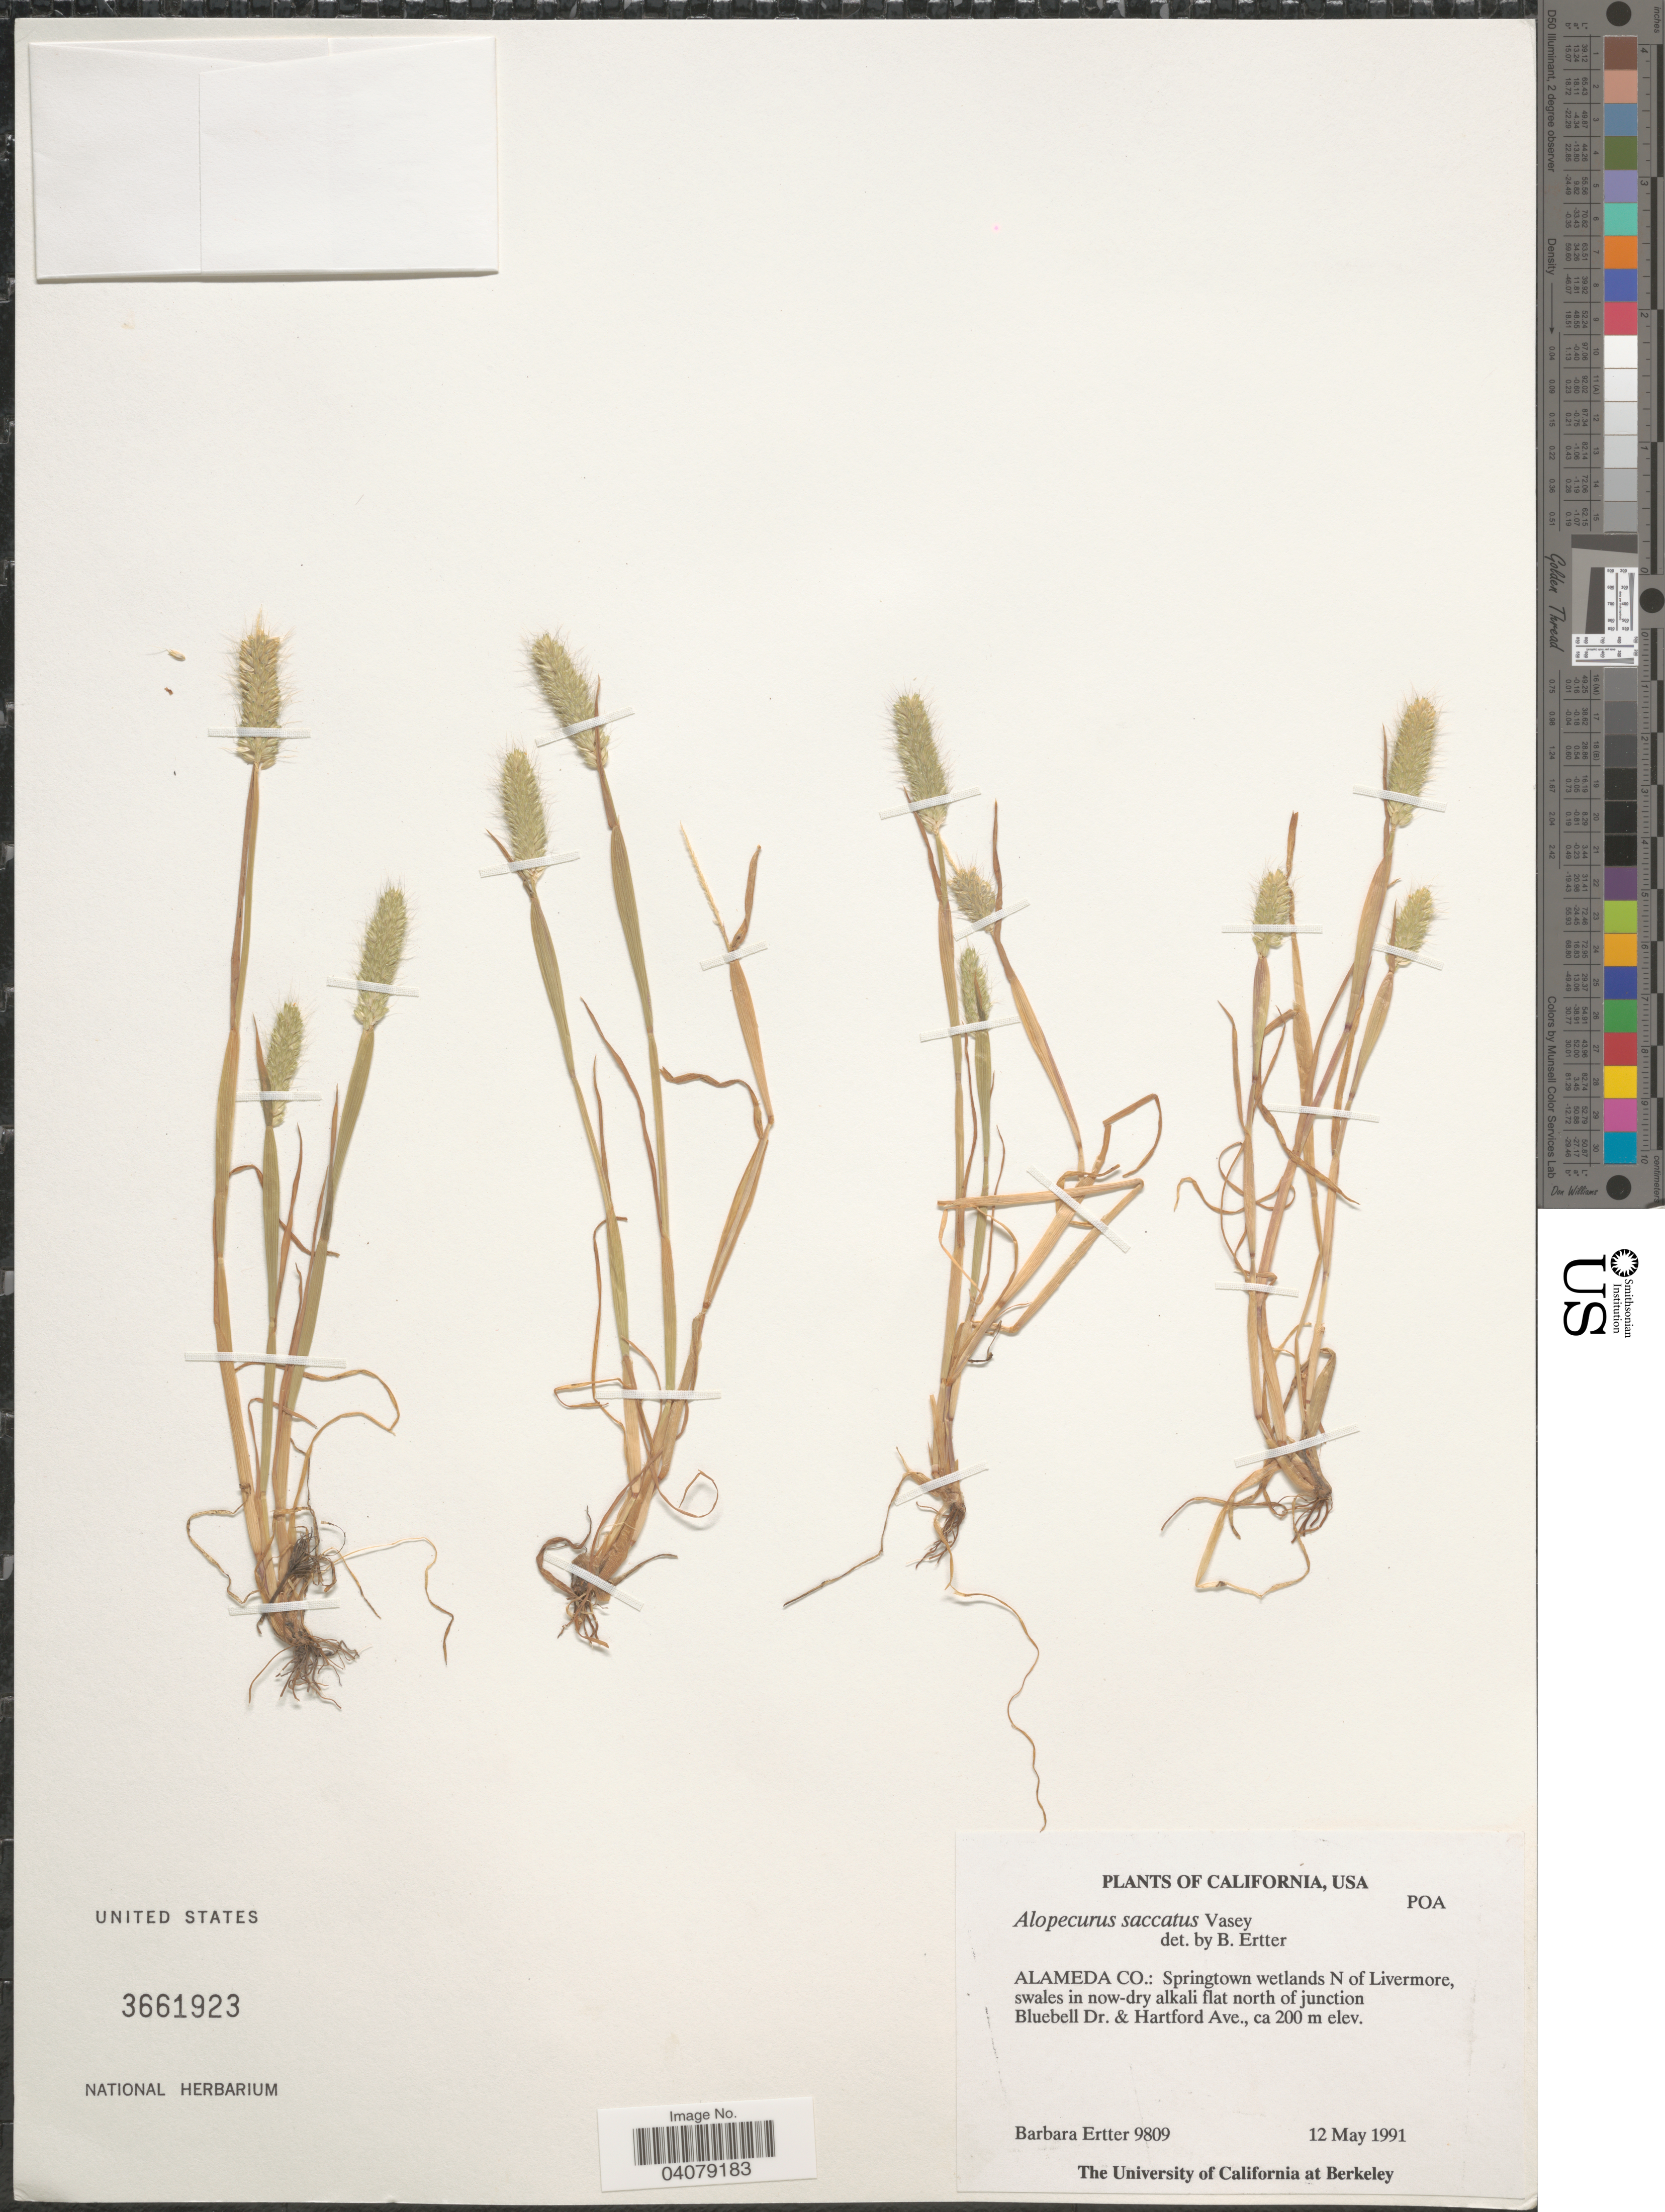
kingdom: Plantae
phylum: Tracheophyta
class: Liliopsida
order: Poales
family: Poaceae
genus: Alopecurus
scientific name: Alopecurus saccatus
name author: Vasey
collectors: B. Ertter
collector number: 9809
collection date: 1991-05-12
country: United States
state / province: California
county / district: Alameda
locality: Alameda Co.: Springtown wetlands N of Livermore, swales in now-dry alkali flat north of junction Bluebell DR. & Hartford Ave.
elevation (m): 200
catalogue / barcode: US 3661923